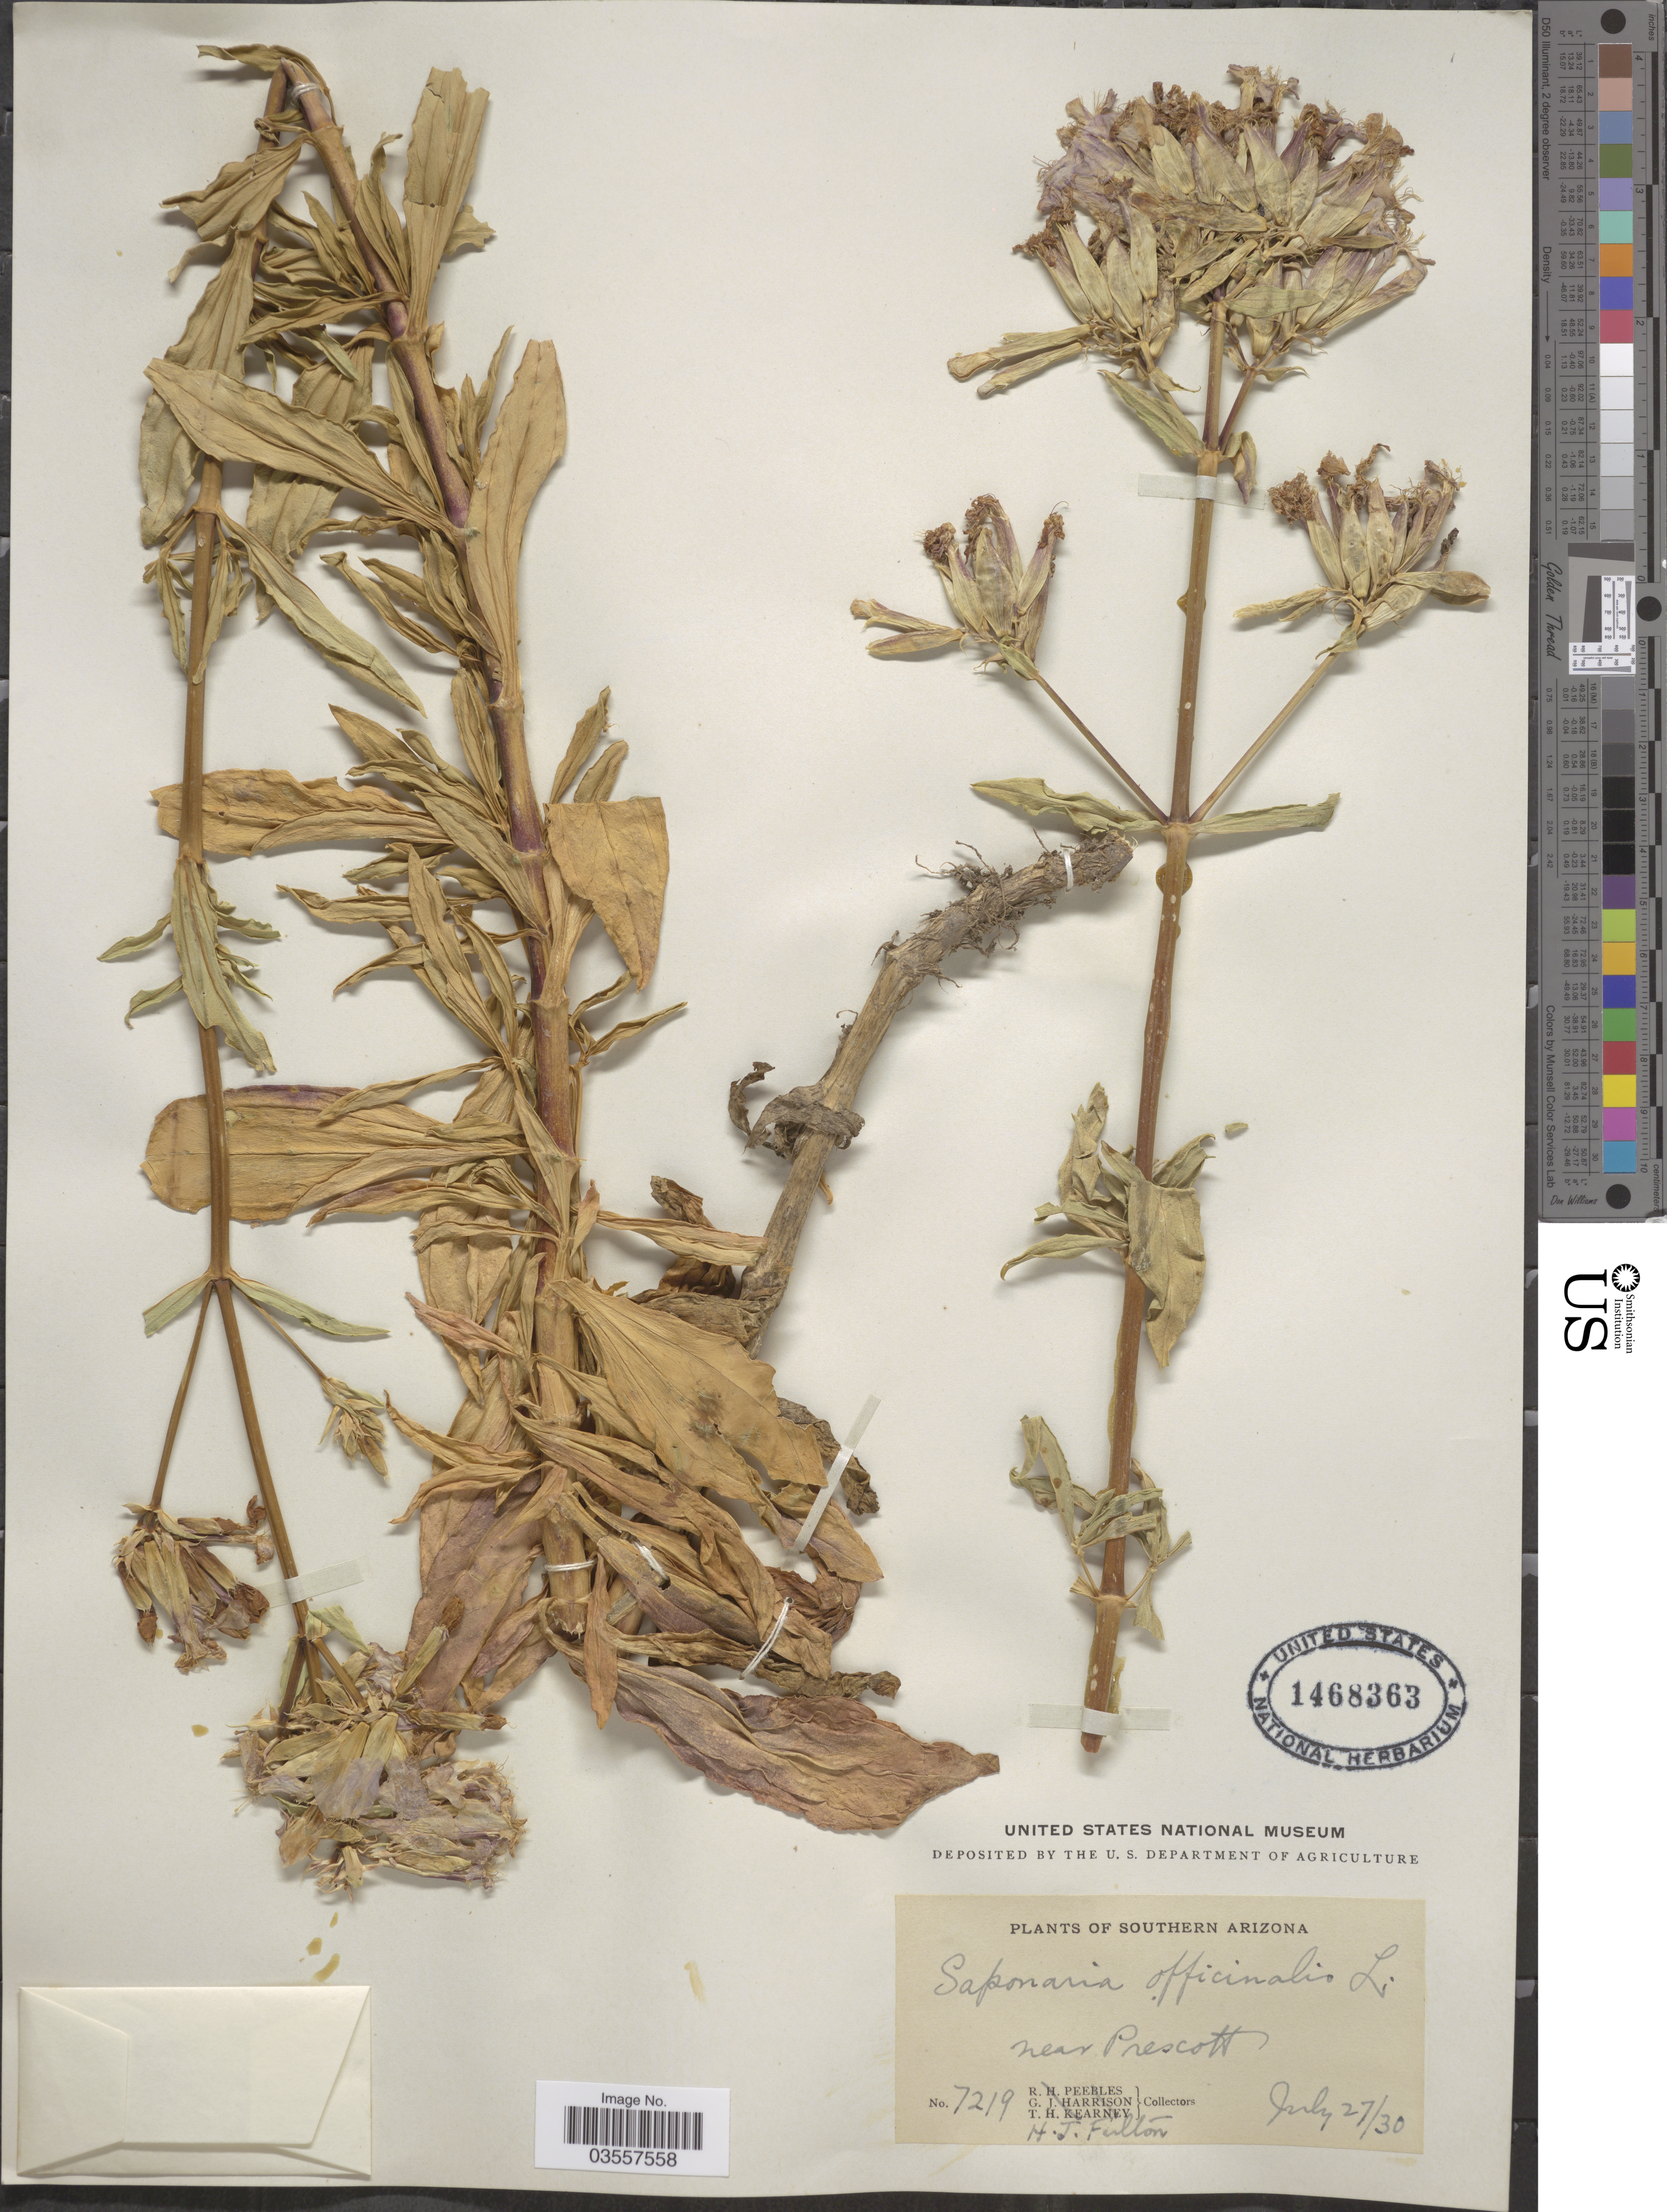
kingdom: Plantae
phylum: Tracheophyta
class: Magnoliopsida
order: Caryophyllales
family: Caryophyllaceae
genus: Saponaria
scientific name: Saponaria officinalis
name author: L.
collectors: H. Fulton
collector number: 7219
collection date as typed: Transcribed d/m/y: 27/7/30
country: United States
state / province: Arizona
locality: Southern Arizona. Near Prescott.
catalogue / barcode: US 1468363